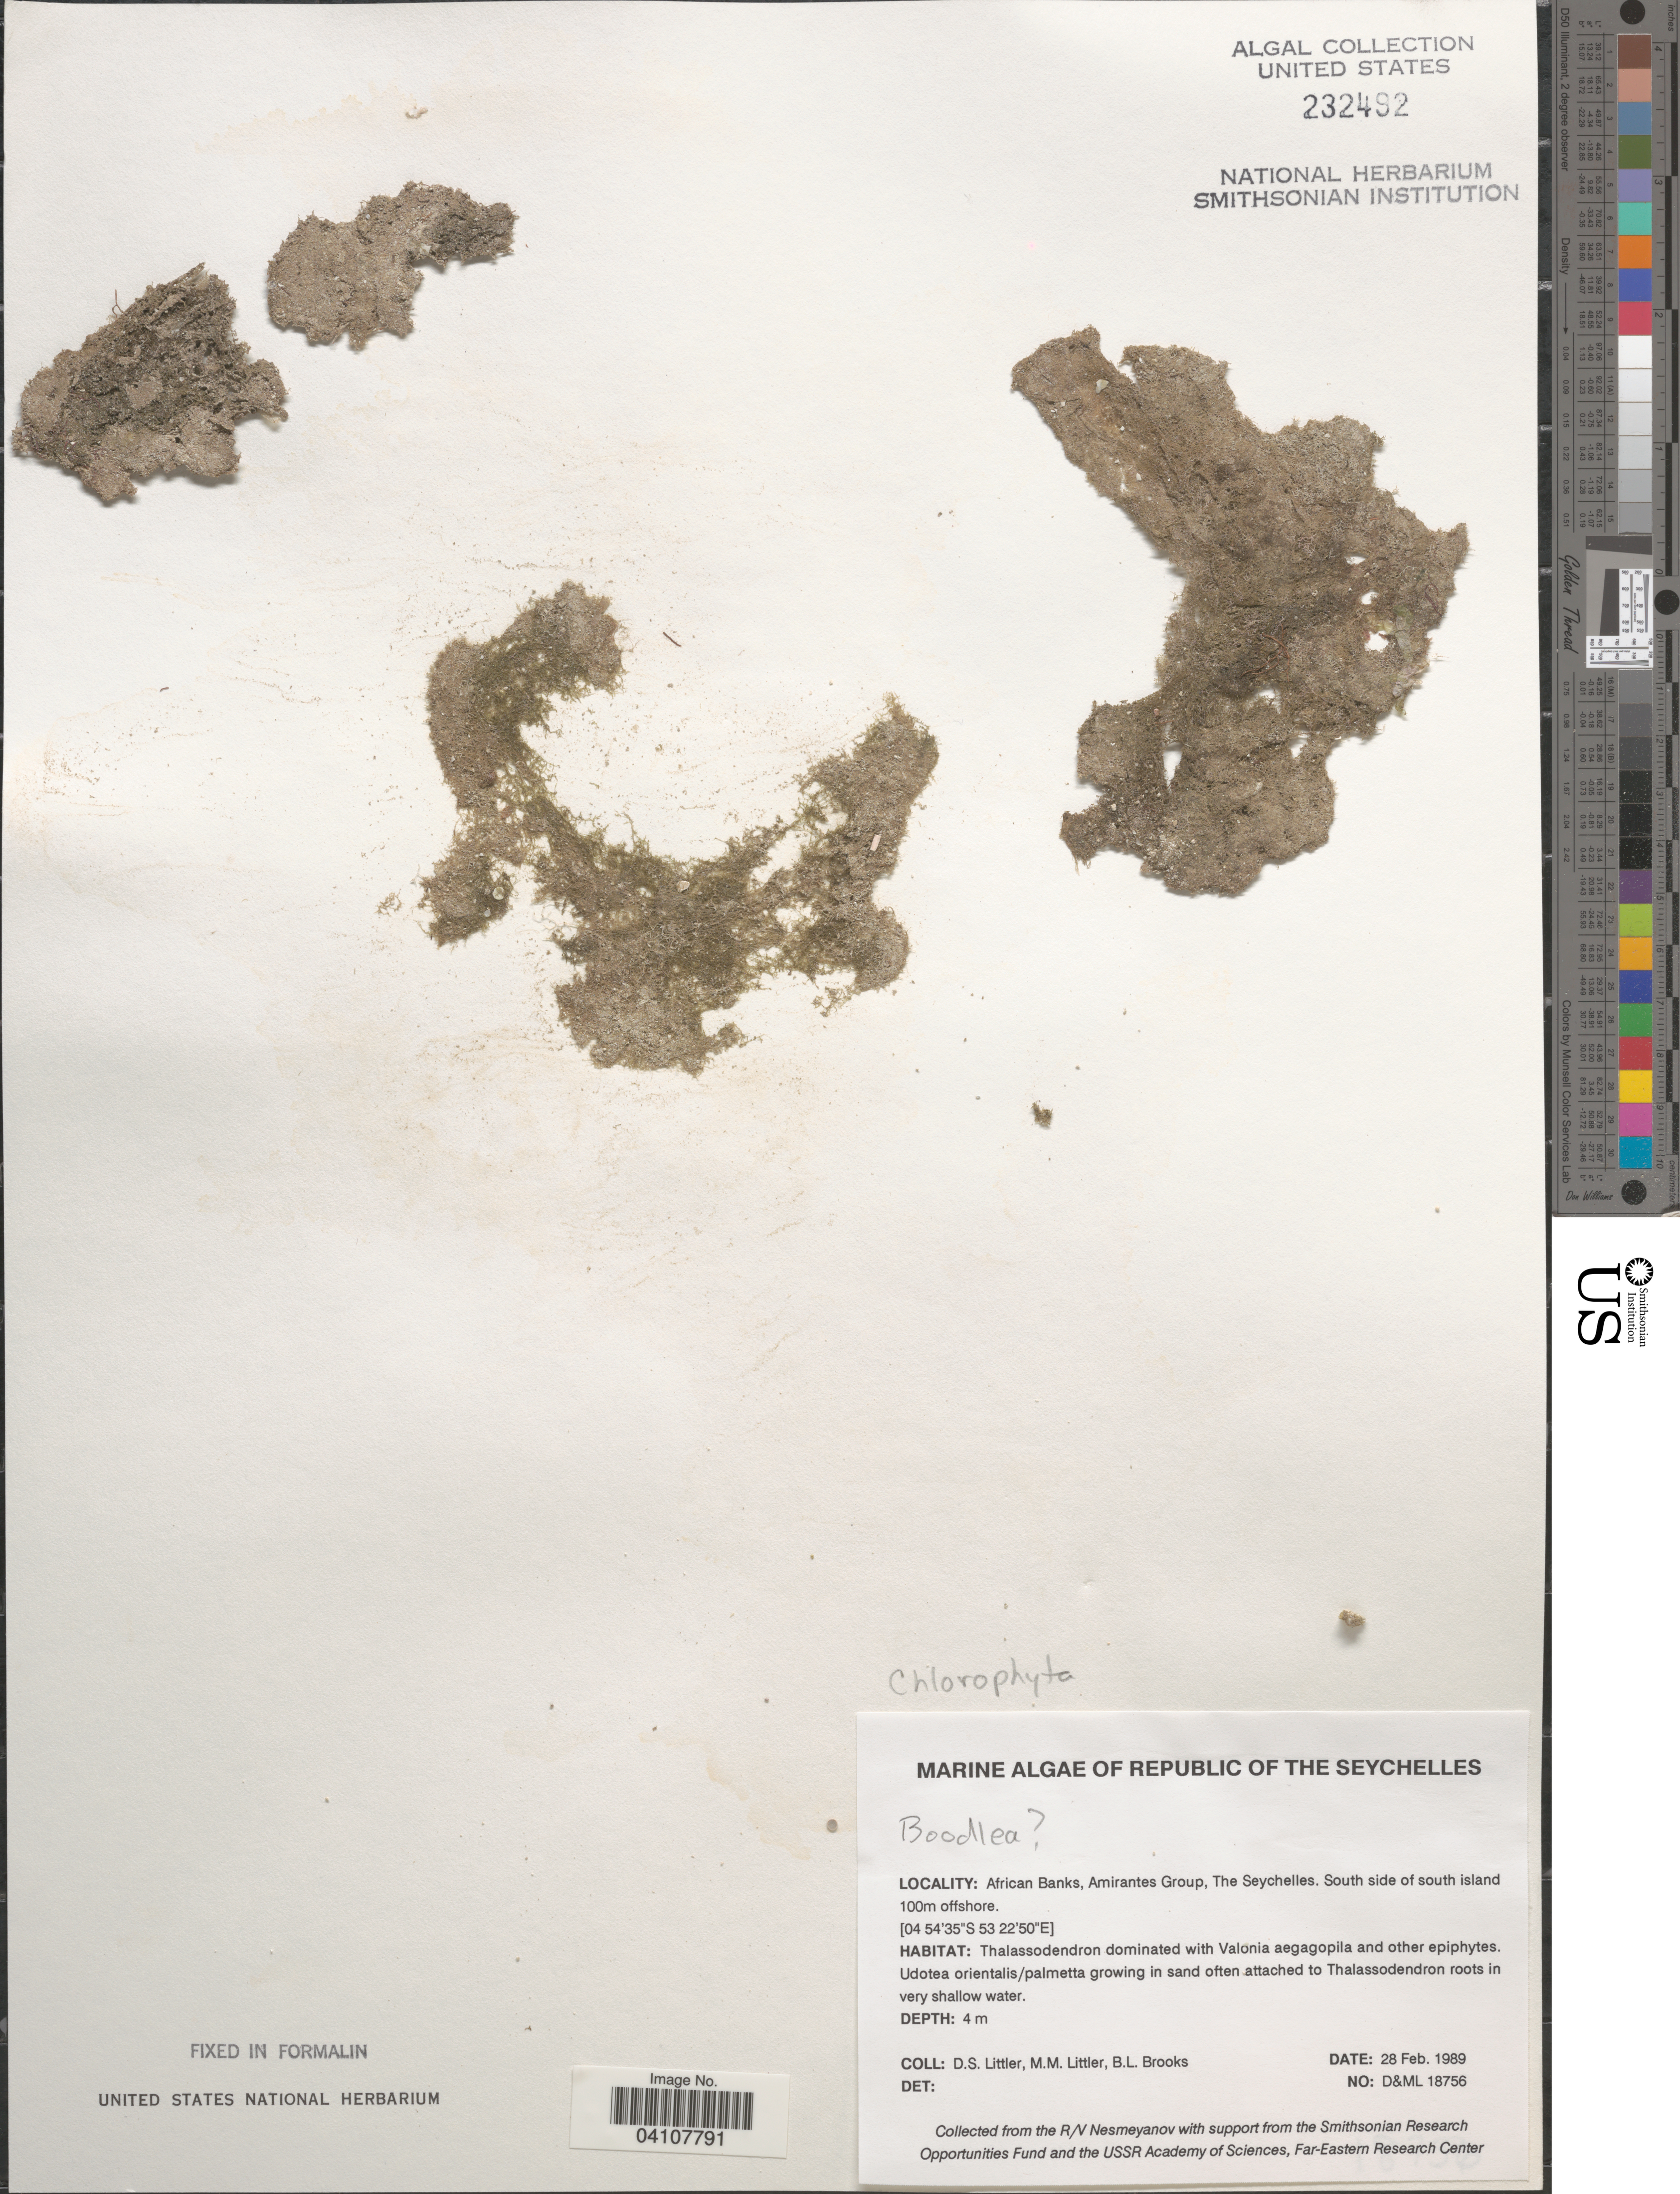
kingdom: Plantae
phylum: Chlorophyta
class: Ulvophyceae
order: Siphonocladales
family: Boodleaceae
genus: Boodlea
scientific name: Boodlea sp.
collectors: D. S. Littler & B. Brooks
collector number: D&ML18756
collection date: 1989-02-28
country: Seychelles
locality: Republic of the Seychelles. African Banks, Amirantes Group. South side of south island 100m offshore.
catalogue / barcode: US 232492